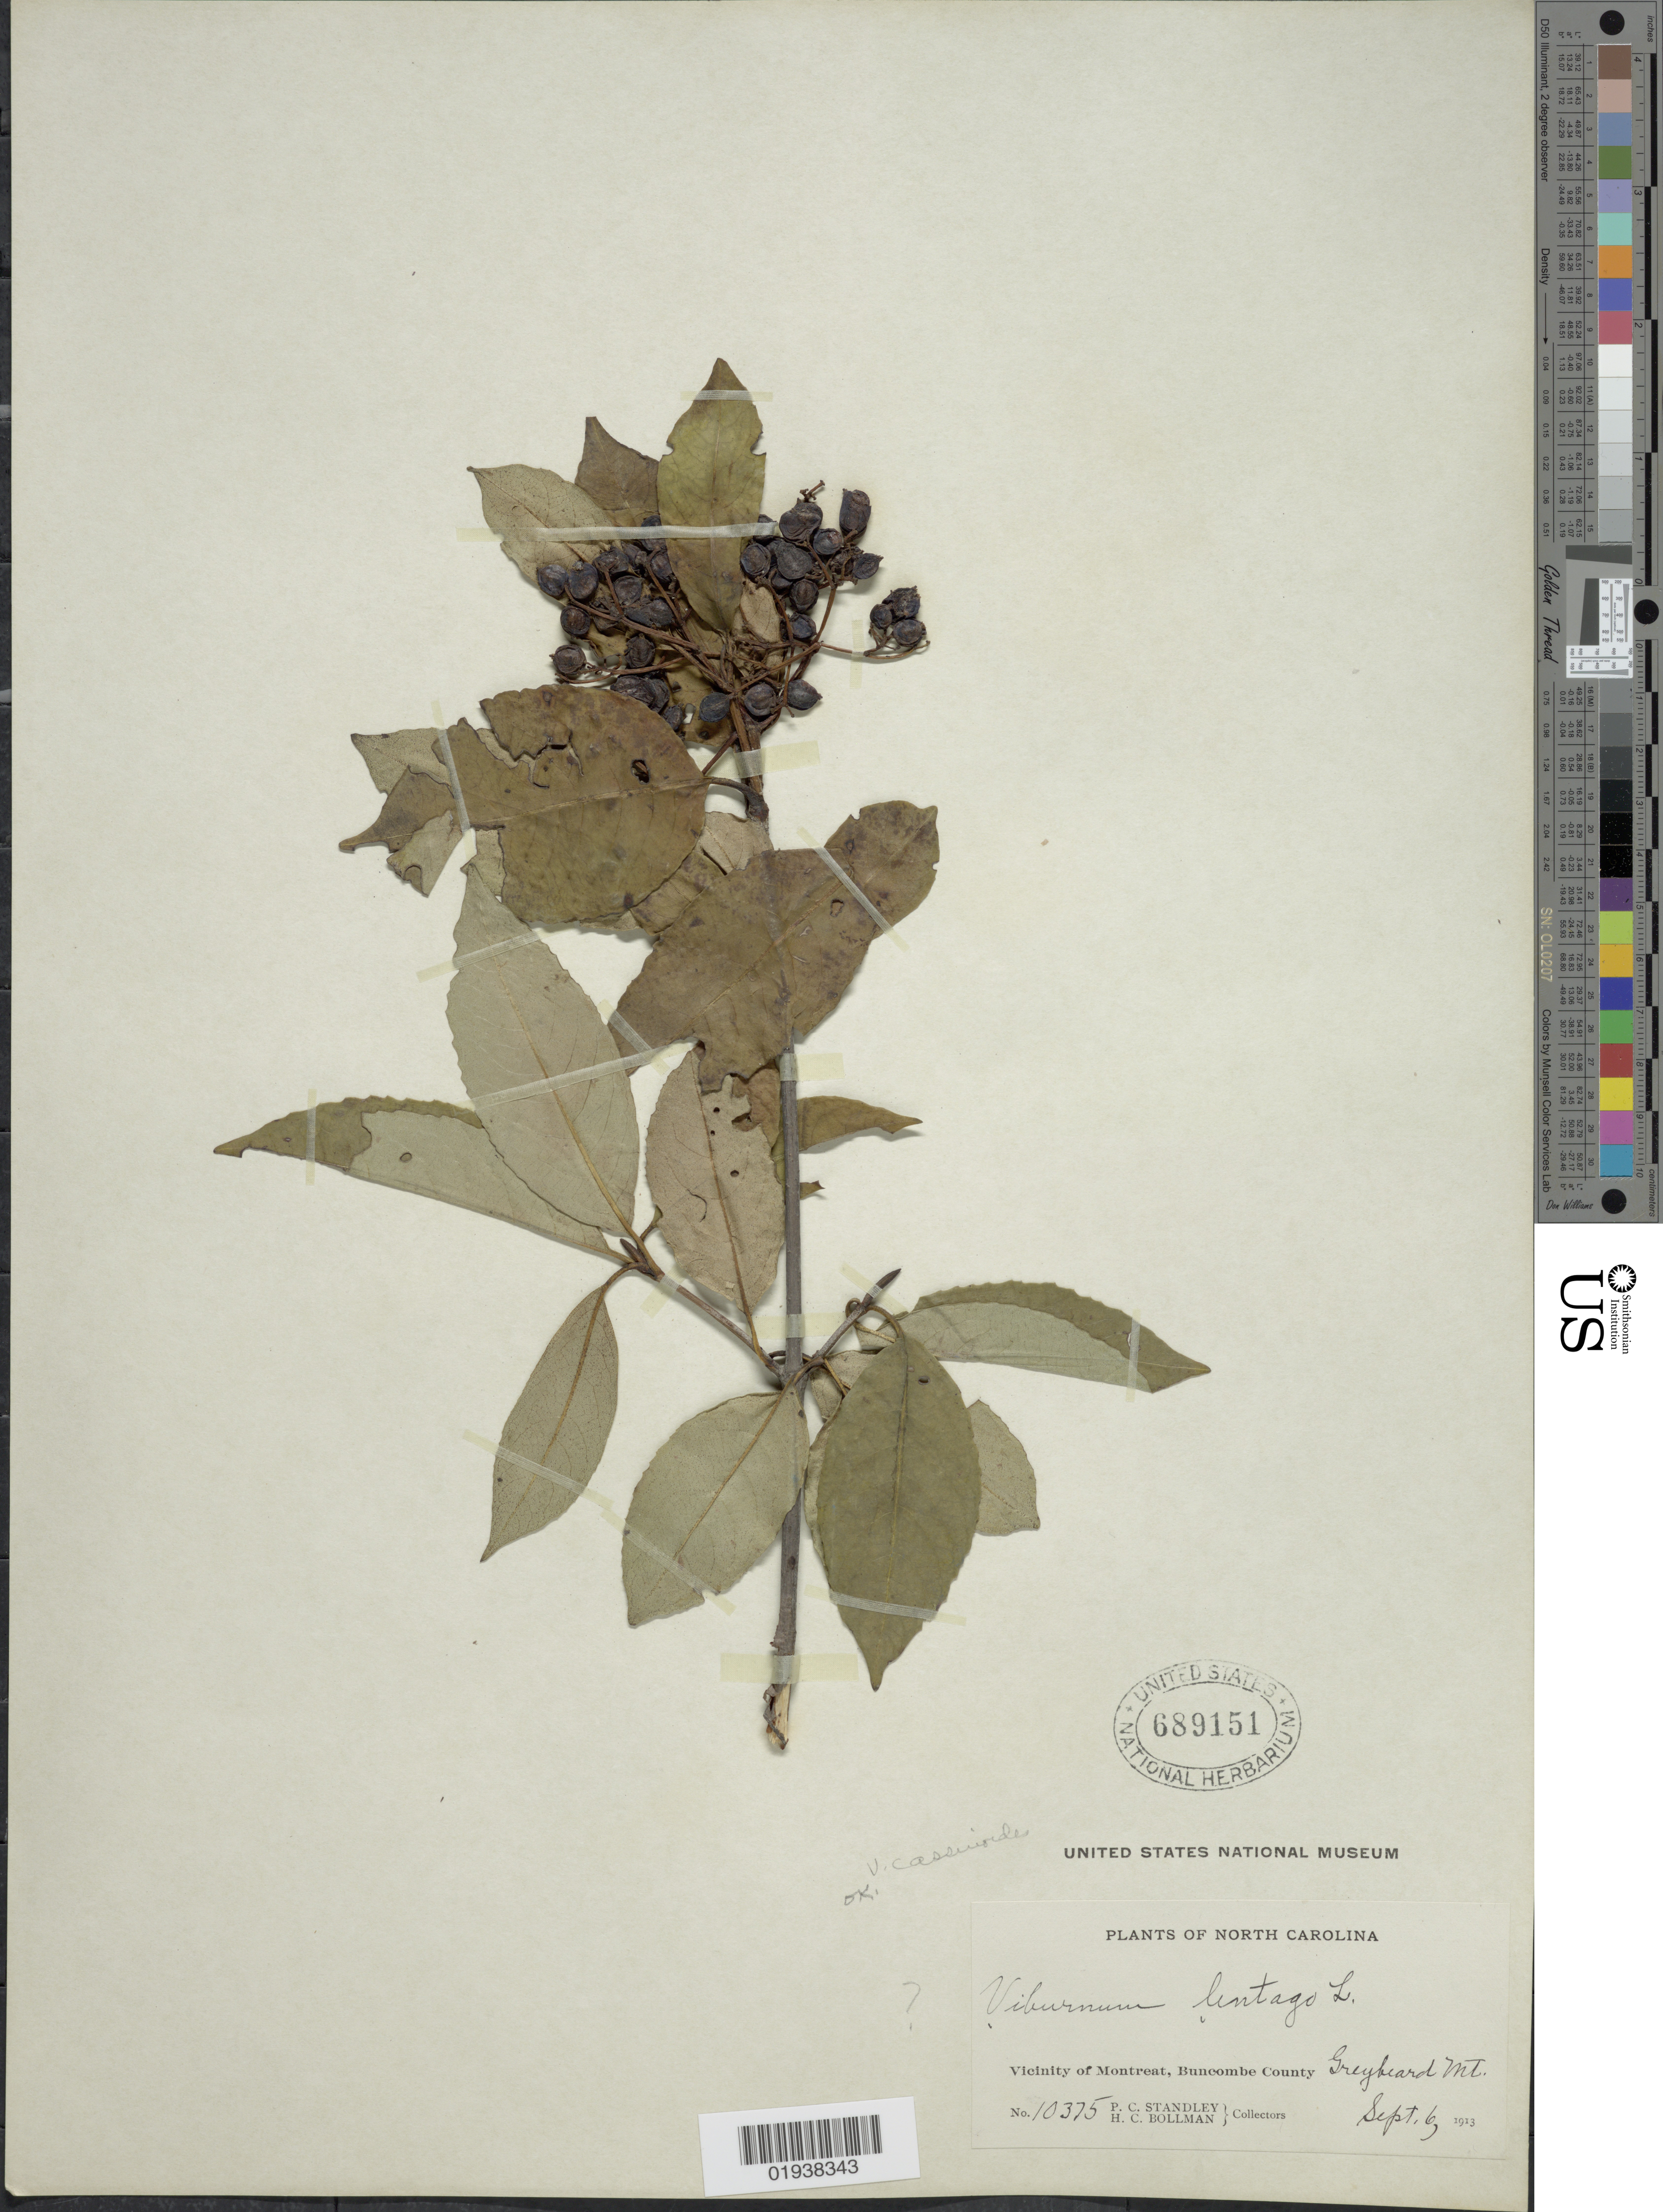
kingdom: Plantae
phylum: Tracheophyta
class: Magnoliopsida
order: Dipsacales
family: Viburnaceae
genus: Viburnum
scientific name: Viburnum cassinoides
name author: L.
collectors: P. C. Standley & H. C. Bollman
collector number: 10375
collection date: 1913-09-06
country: United States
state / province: North Carolina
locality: Vicinity of Montreat, Buncombe County. Greybeard Mt.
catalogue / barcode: US 689151